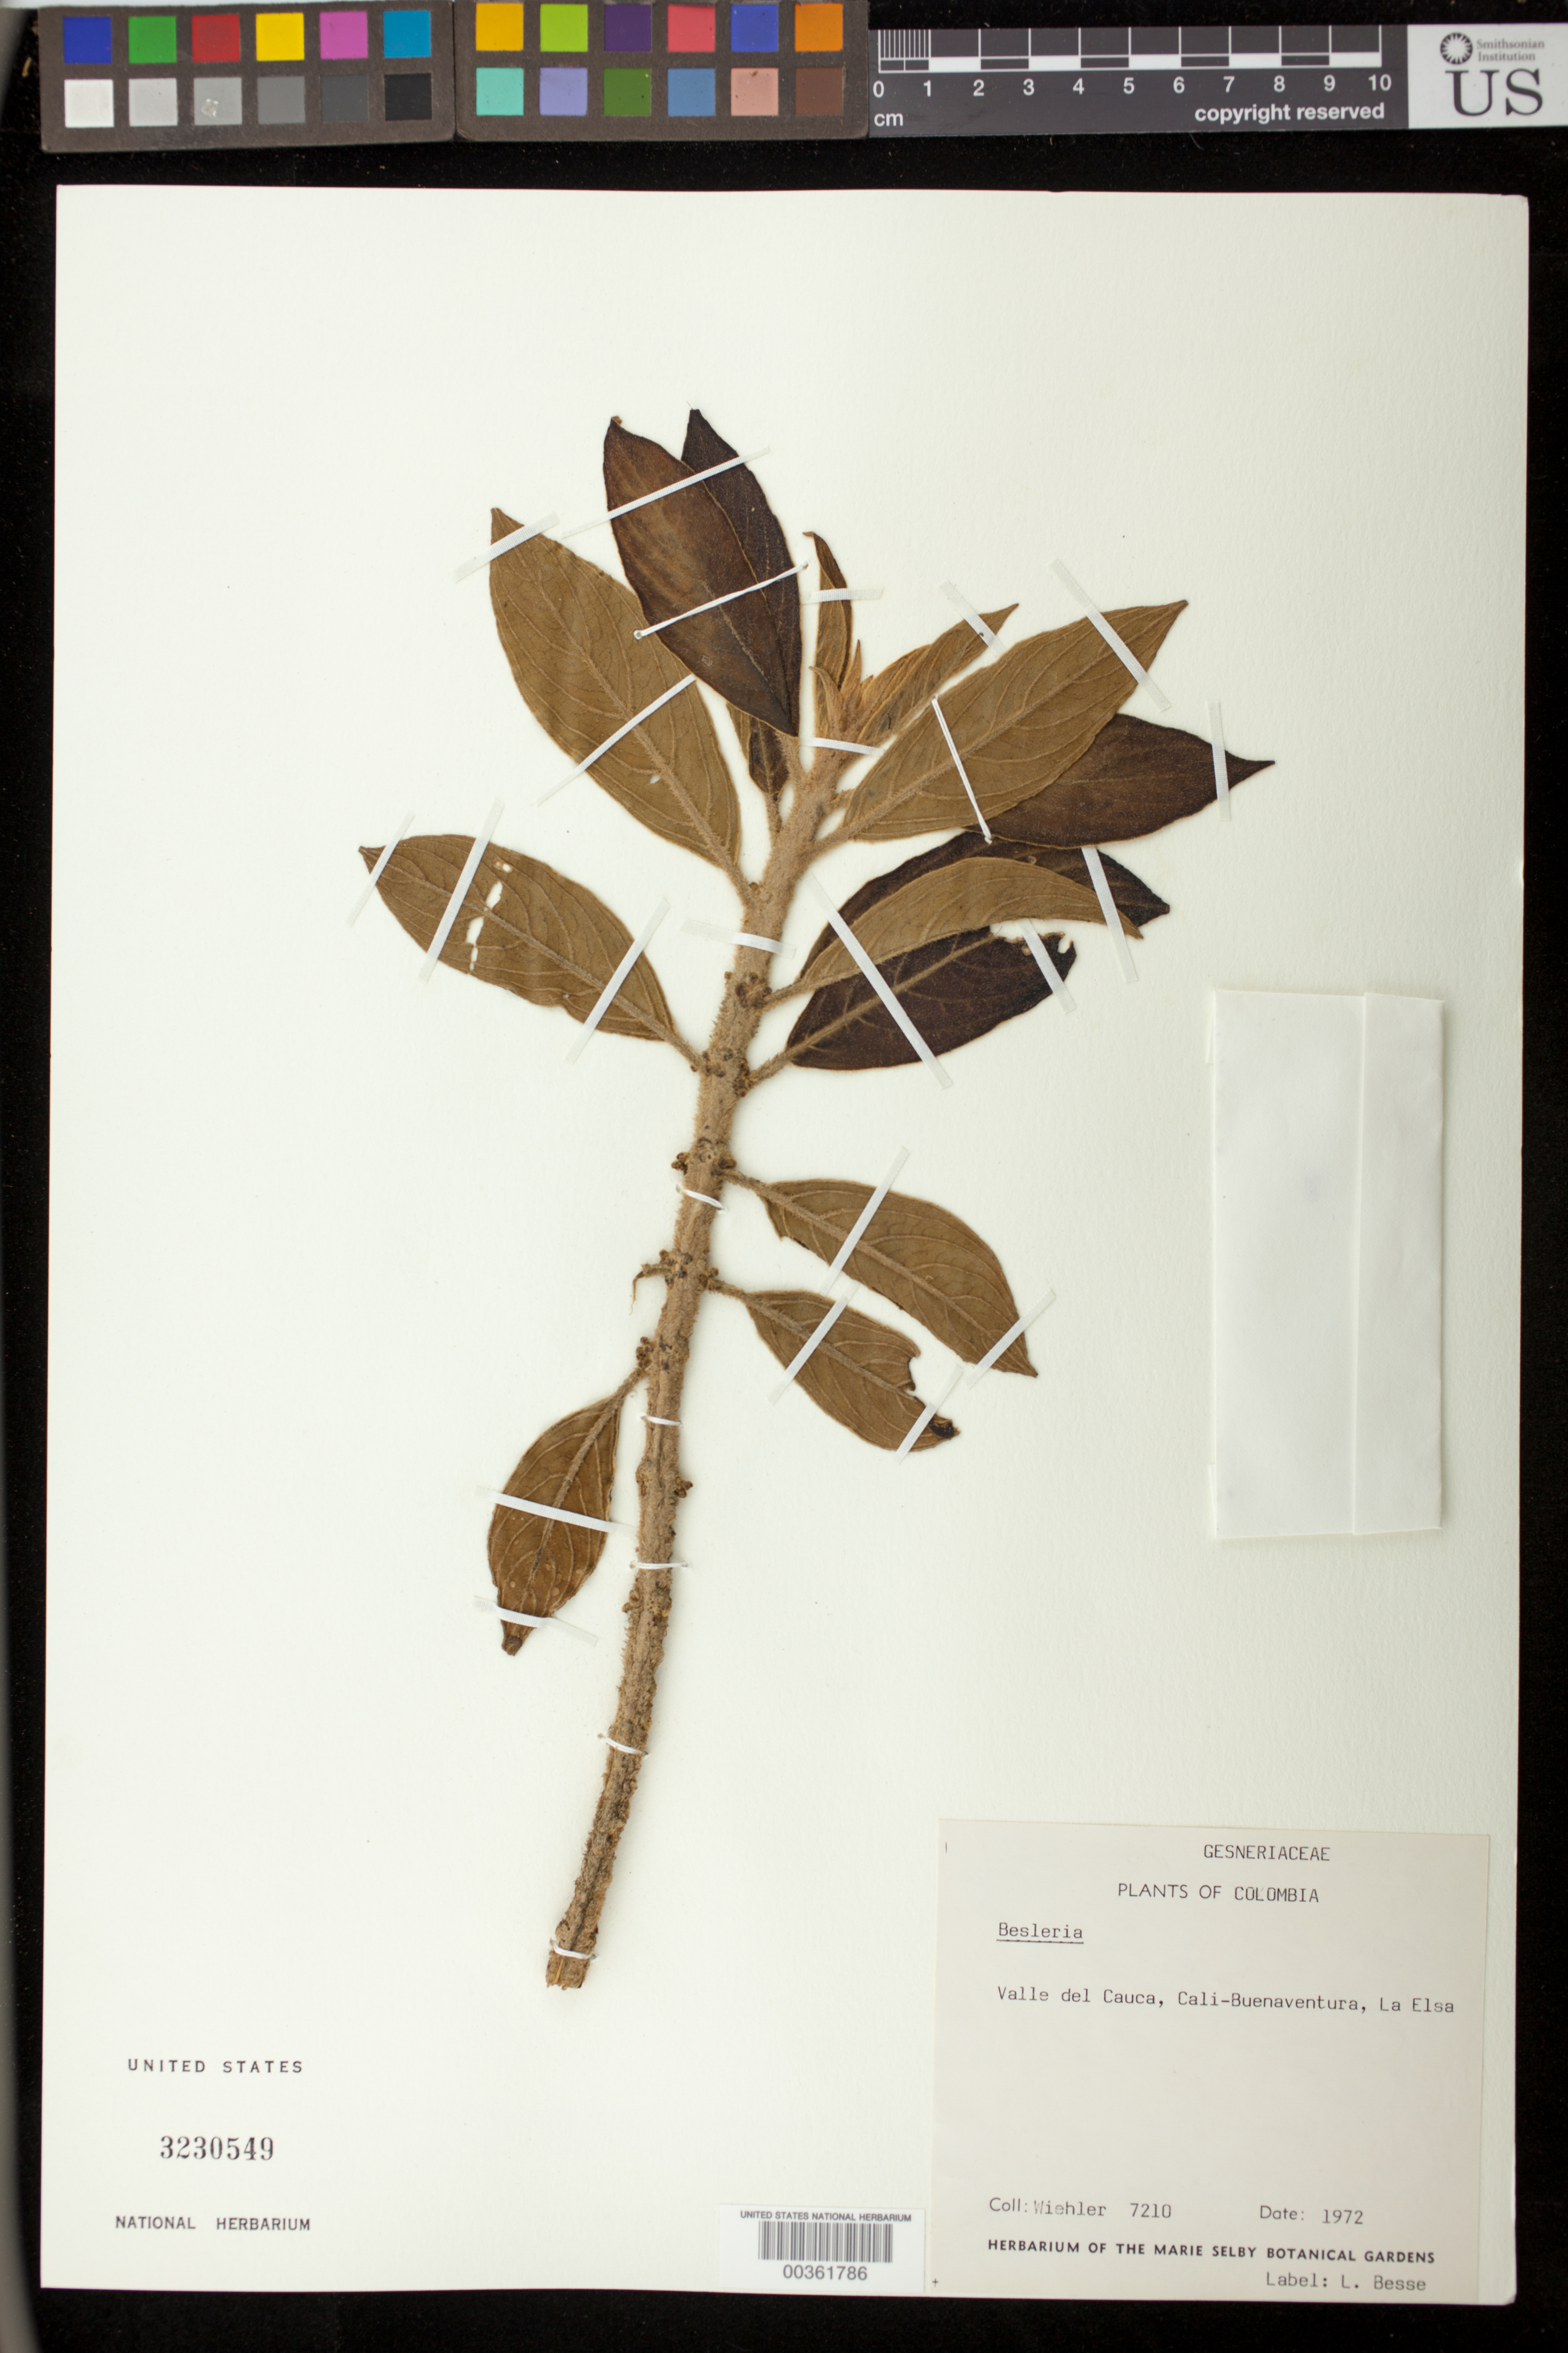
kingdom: Plantae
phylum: Tracheophyta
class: Magnoliopsida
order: Lamiales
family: Gesneriaceae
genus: Besleria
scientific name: Besleria sp.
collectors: H. J. Wiehler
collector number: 7210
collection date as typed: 1972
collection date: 1972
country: Colombia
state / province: Valle del Cauca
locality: Cali - Buenaventura, La Elsa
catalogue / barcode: US 3230549